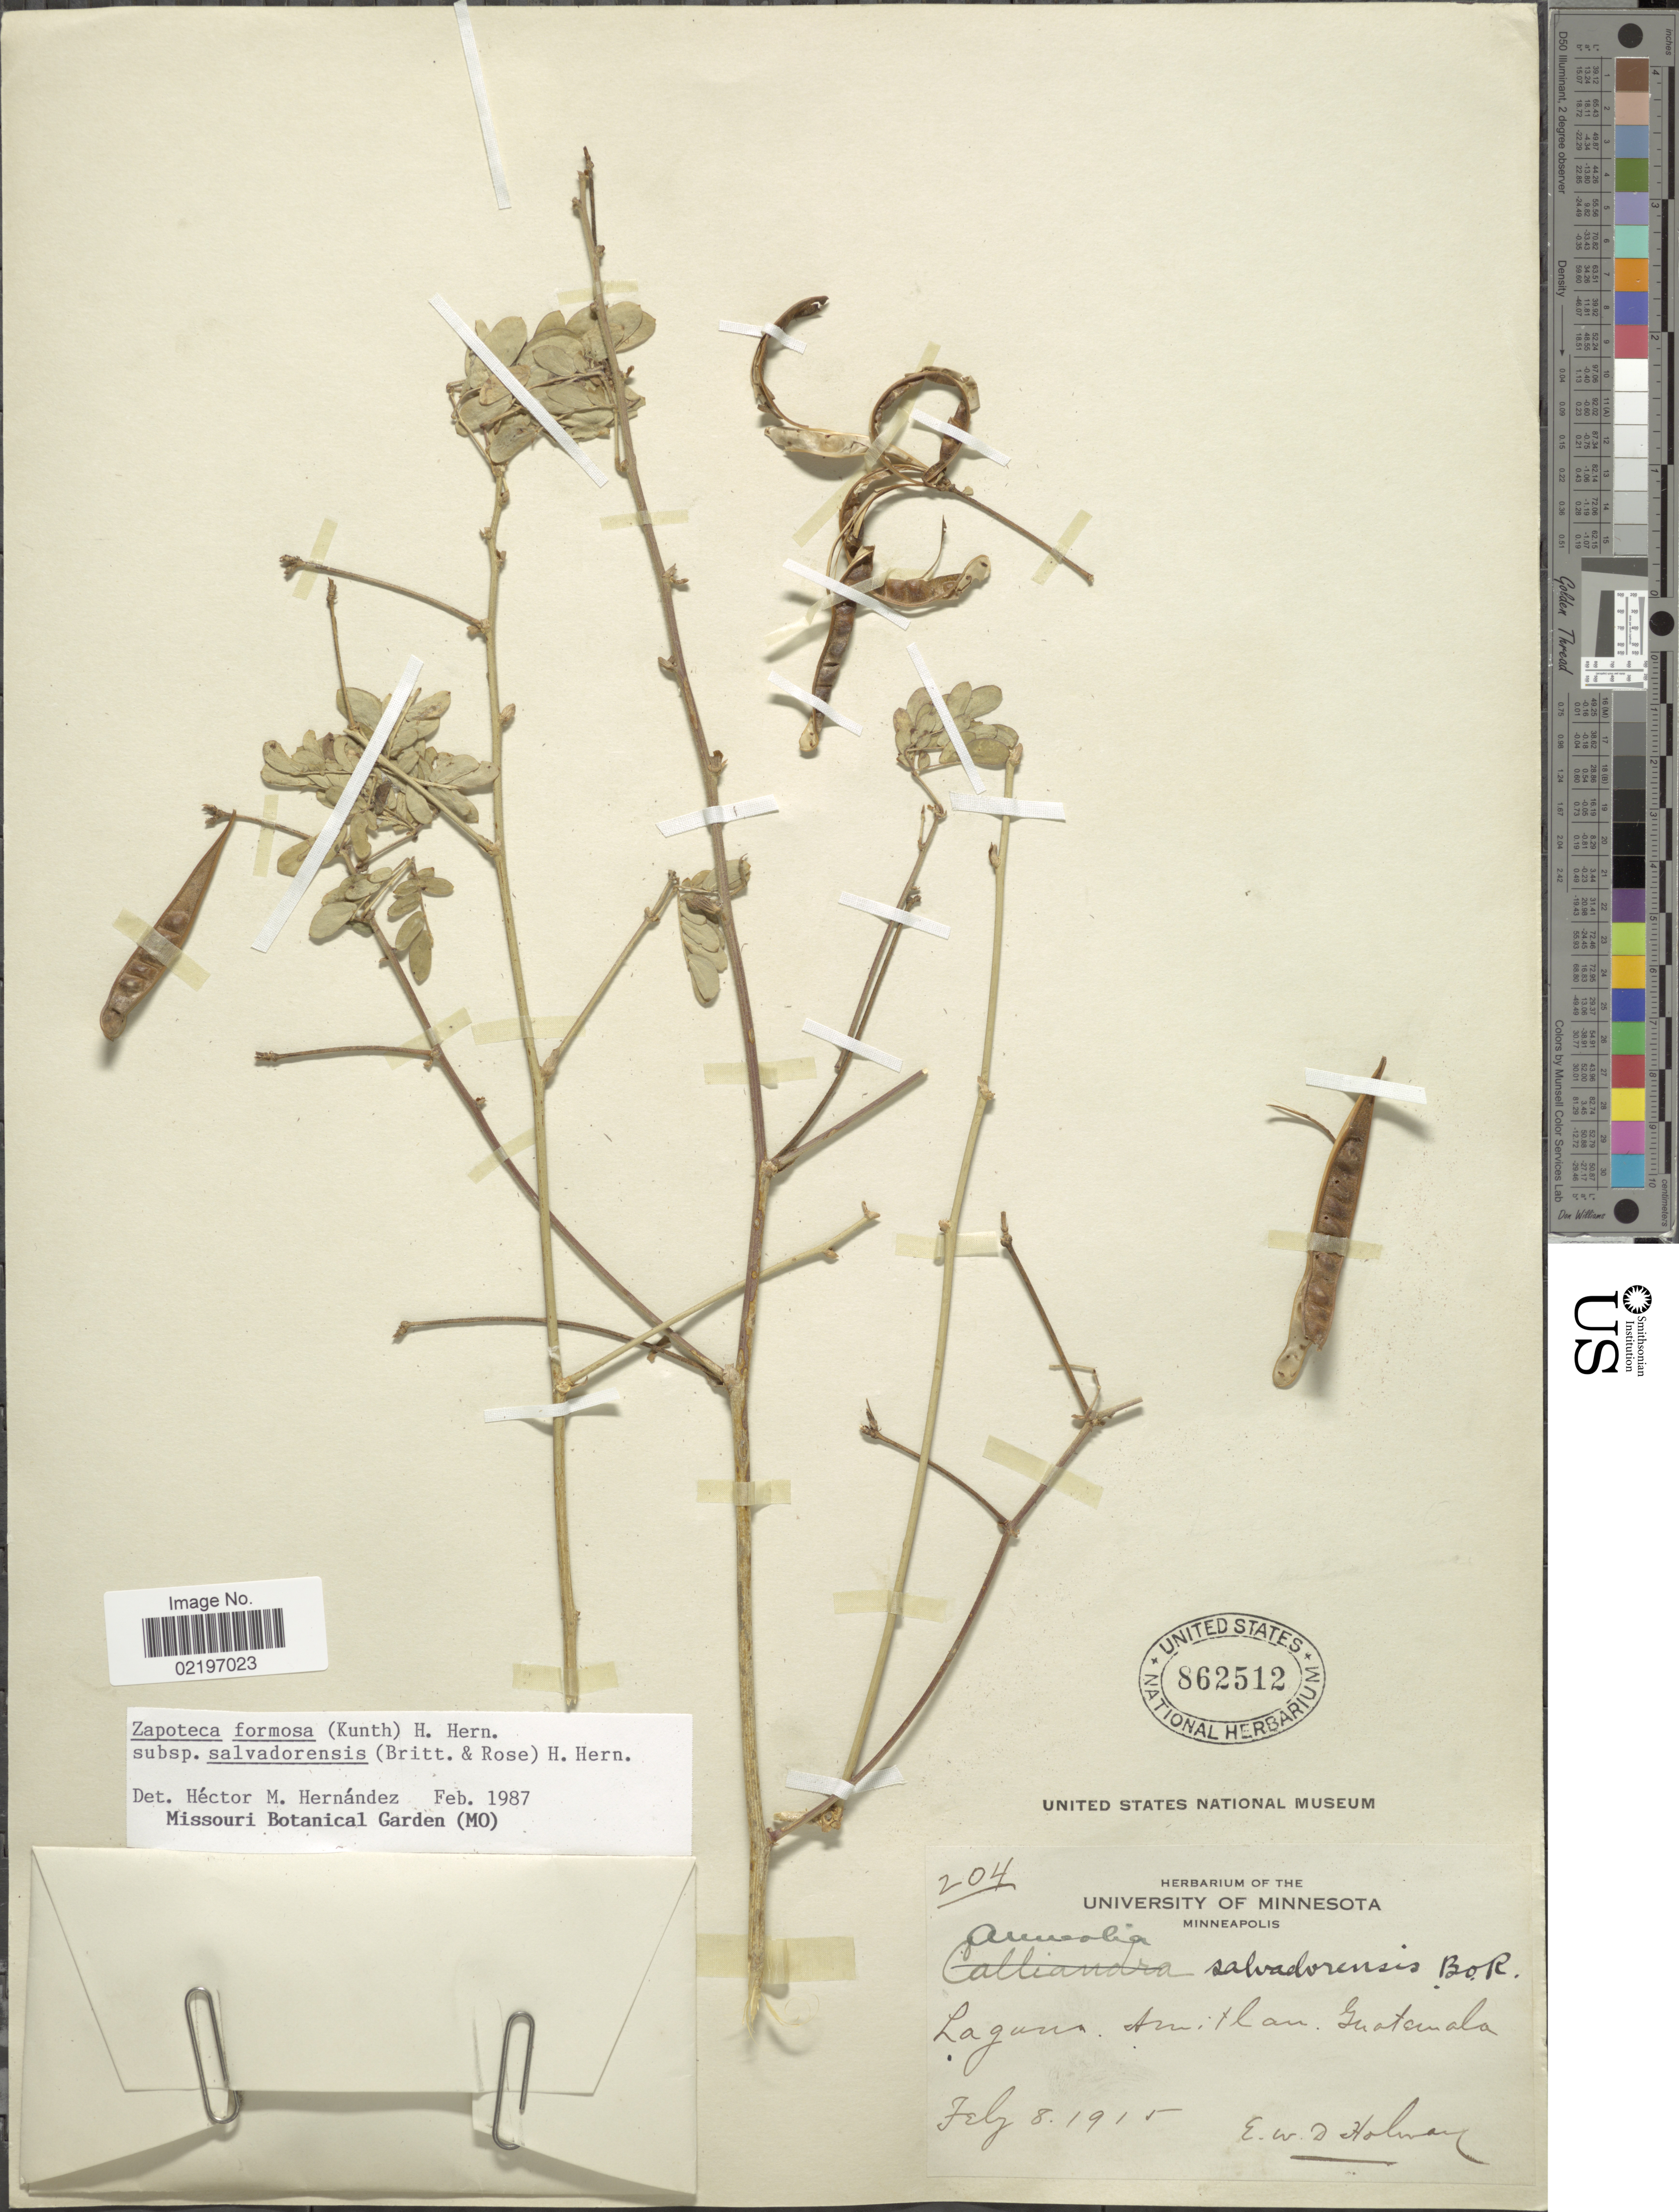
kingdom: Plantae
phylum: Tracheophyta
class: Magnoliopsida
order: Fabales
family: Fabaceae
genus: Zapoteca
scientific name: Zapoteca formosa subsp. salvadorensis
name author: (Britton & Rose) H.M. Hern.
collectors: E. W. D. Holway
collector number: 204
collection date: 1915-02-08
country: Guatemala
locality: Laguna Amitlan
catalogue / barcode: US 862512